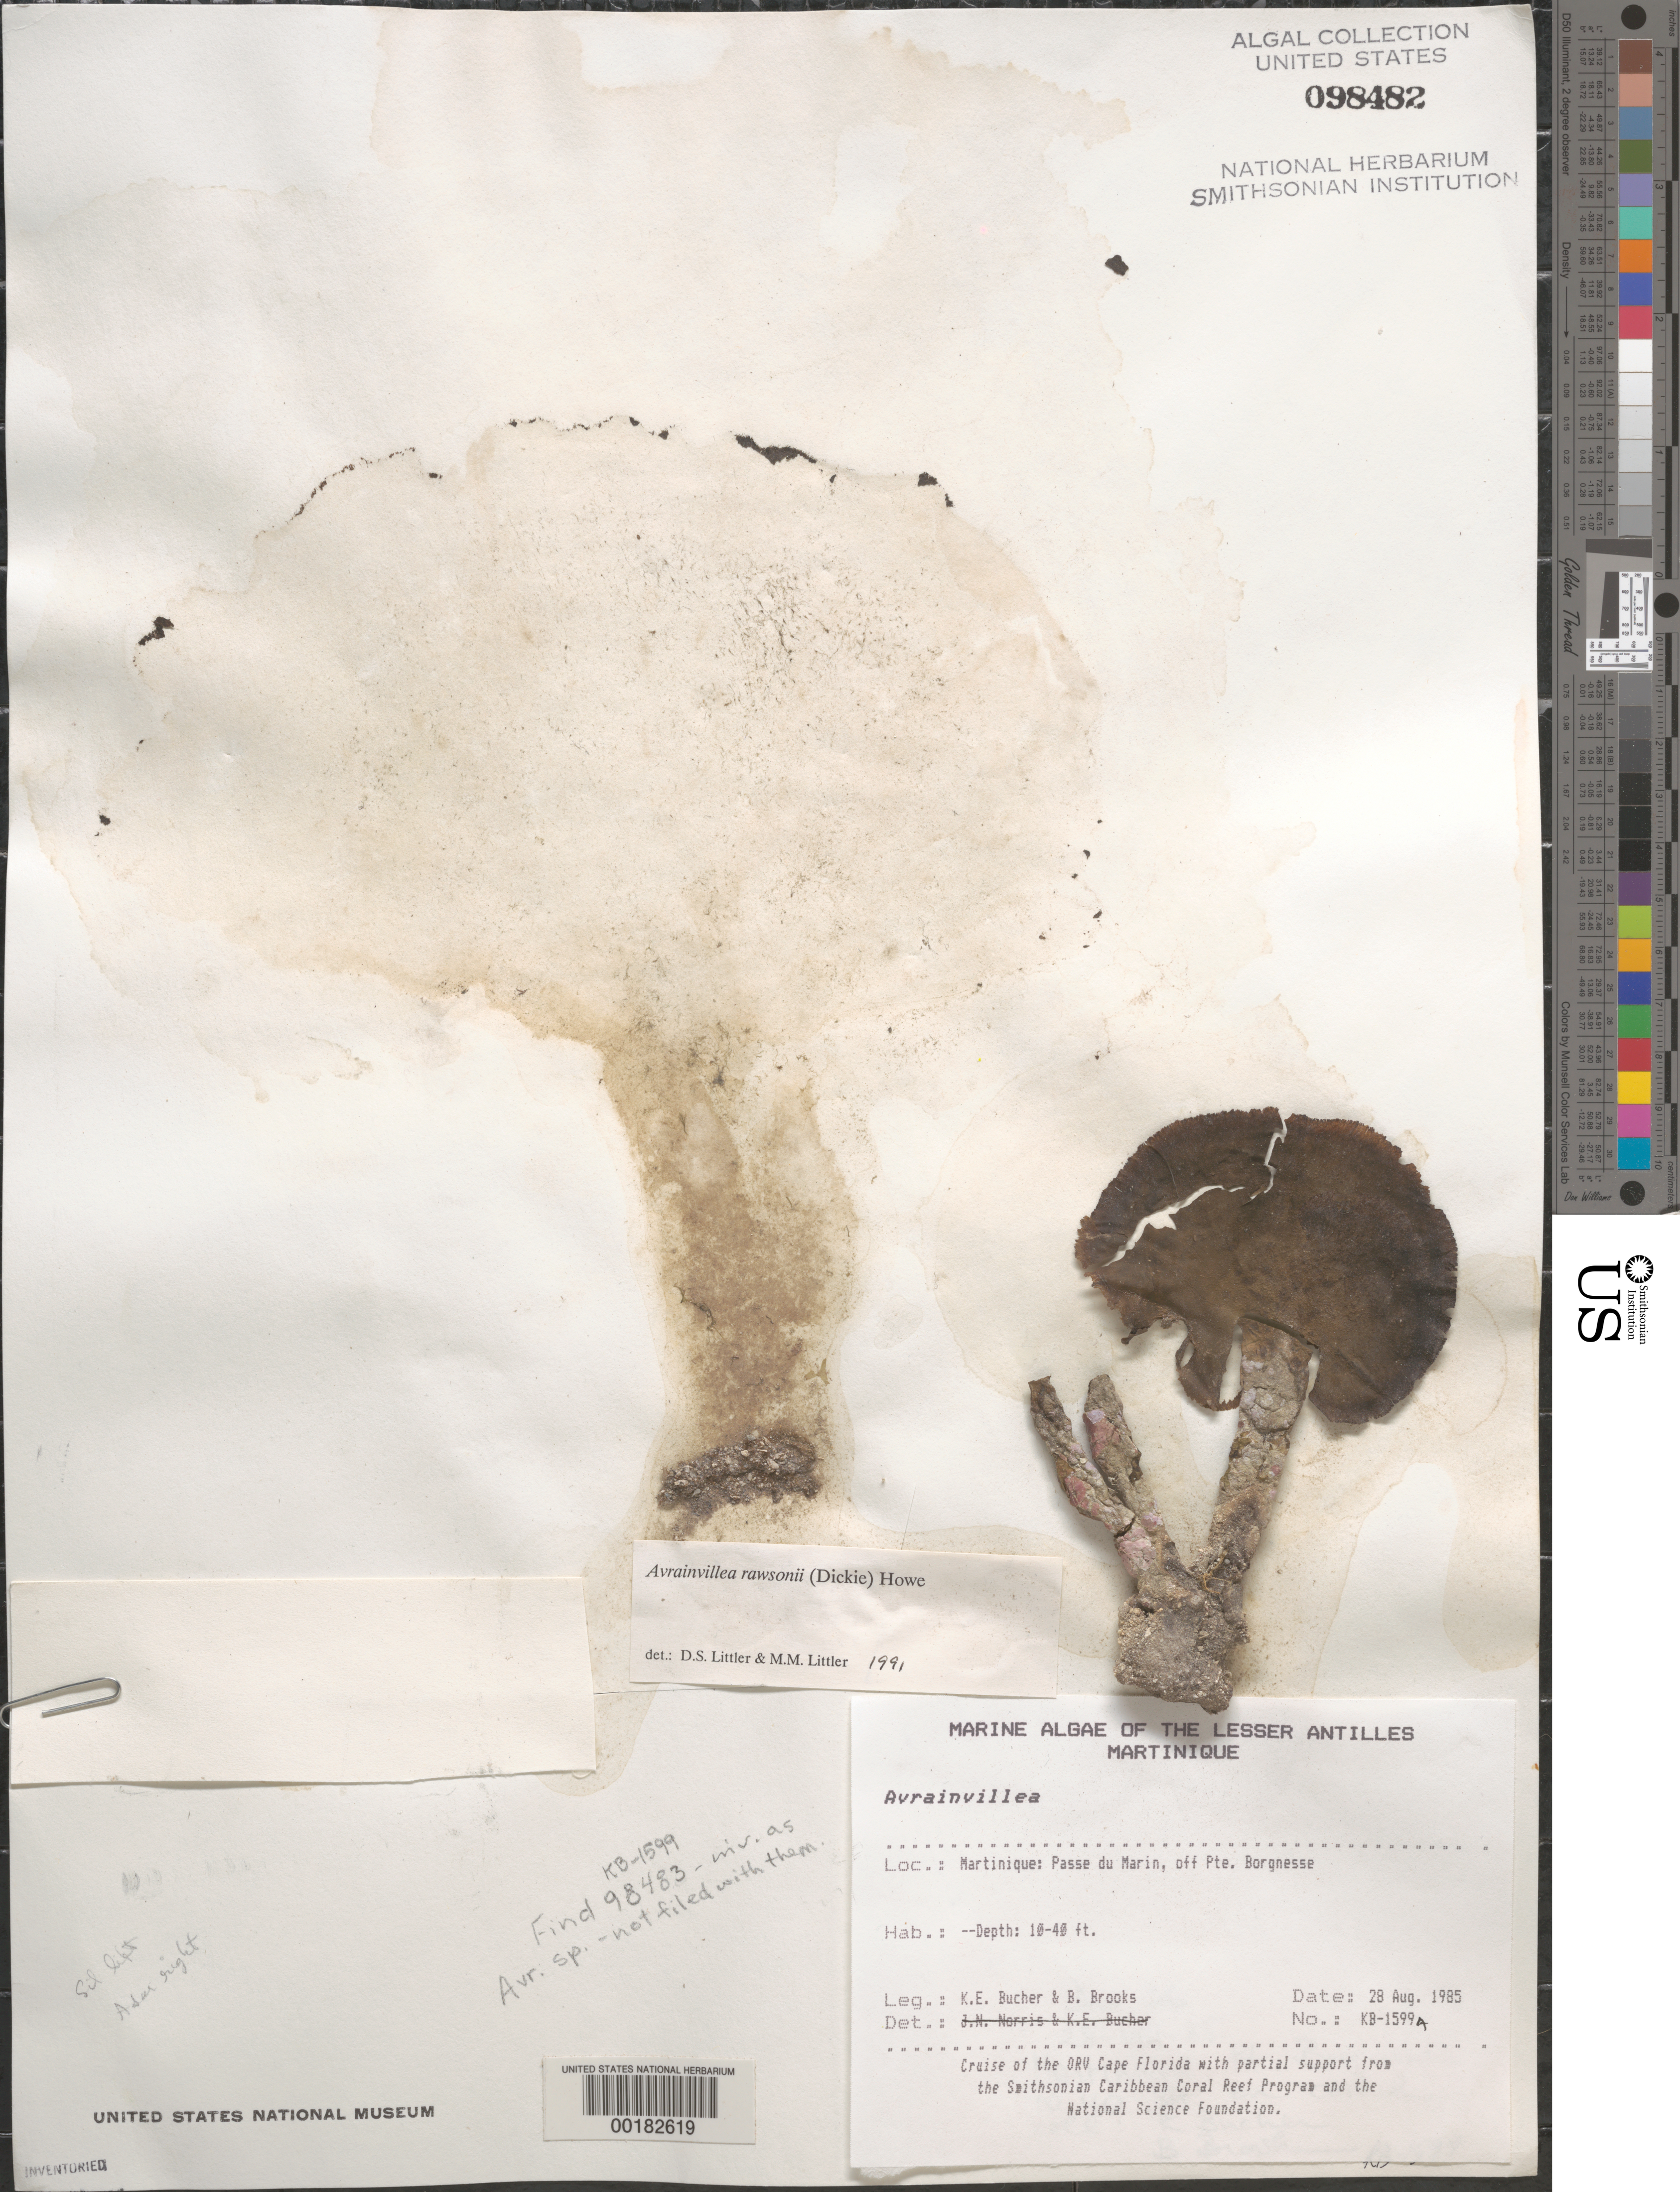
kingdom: Plantae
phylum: Chlorophyta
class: Ulvophyceae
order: Bryopsidales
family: Dichotomosiphonaceae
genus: Avrainvillea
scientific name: Avrainvillea sp.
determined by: Norris, J. N.; Bucher, K. E.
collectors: K. E. Bucher & B. Brooks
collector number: KB-1599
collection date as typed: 28 Aug 1985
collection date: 1985-08-28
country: Martinique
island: Martinique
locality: Passe du Marin, off Pointe Borgnesse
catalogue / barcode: US 98482